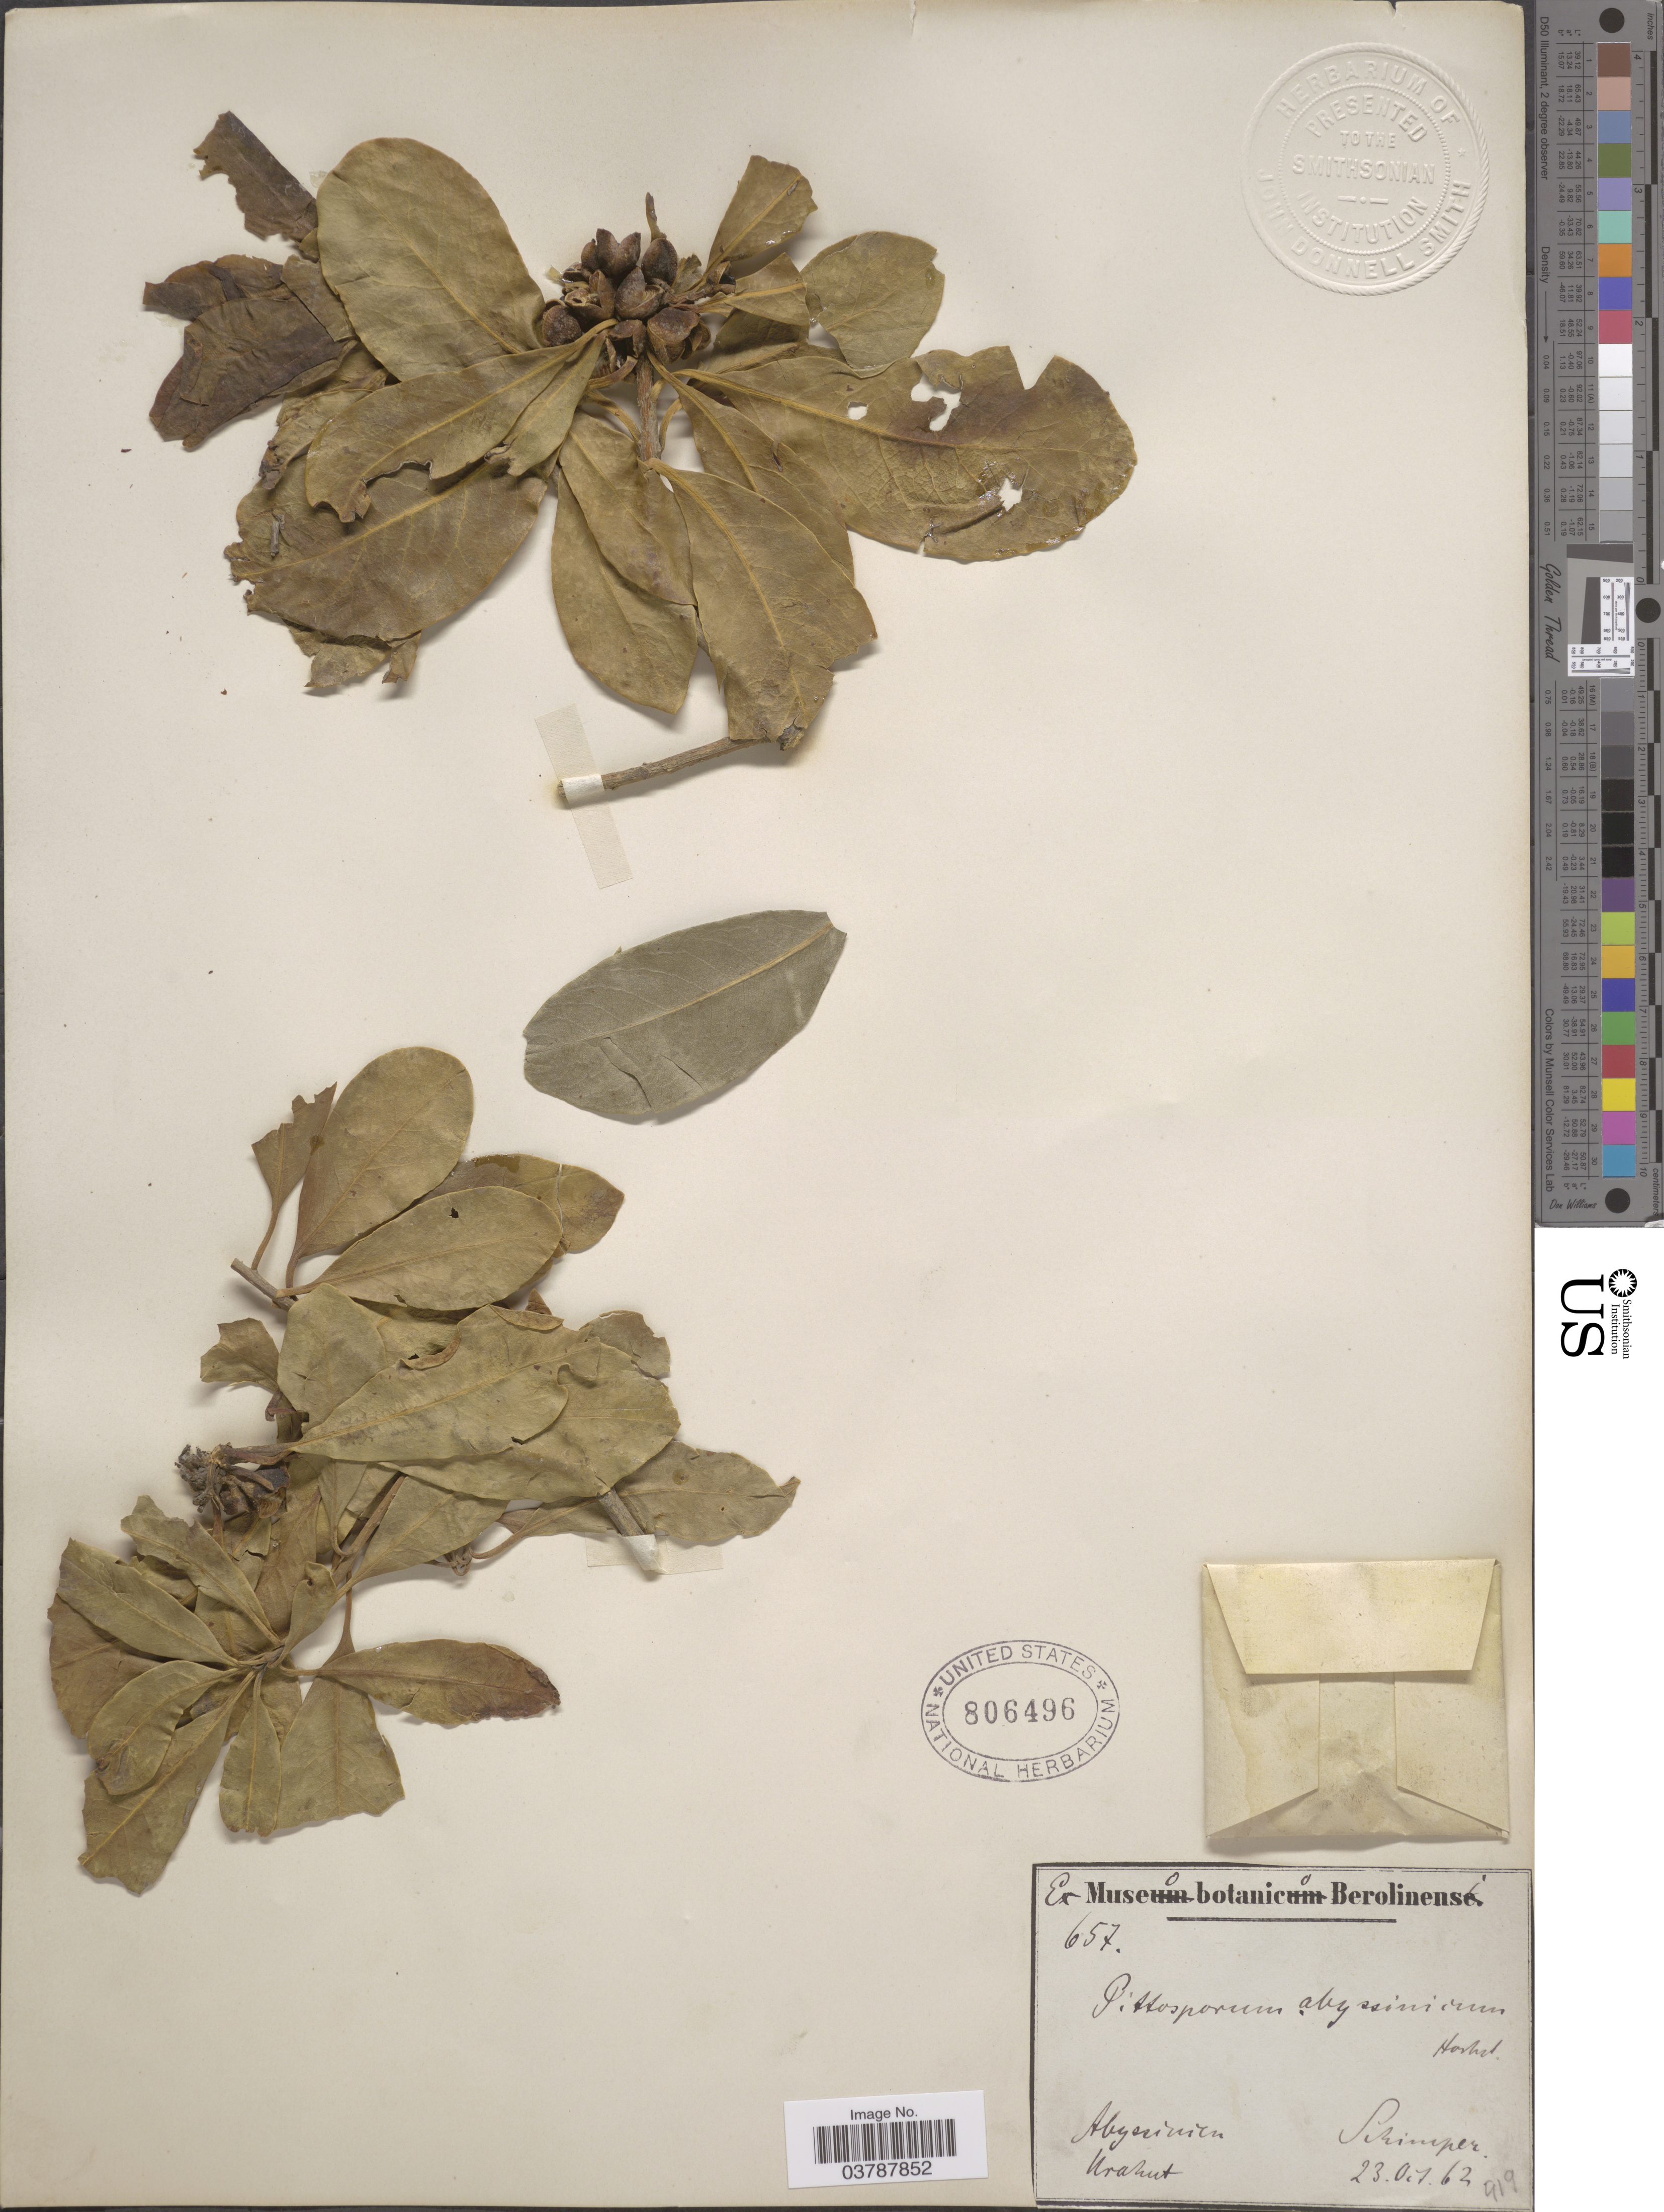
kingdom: Plantae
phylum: Tracheophyta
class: Magnoliopsida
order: Apiales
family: Pittosporaceae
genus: Pittosporum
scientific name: Pittosporum abyssinicum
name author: Delile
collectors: -. Schimper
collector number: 657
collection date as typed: Transcribed d/m/y: 23/7/62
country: Ethiopia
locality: Abyssinium Krahut*.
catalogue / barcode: US 806496